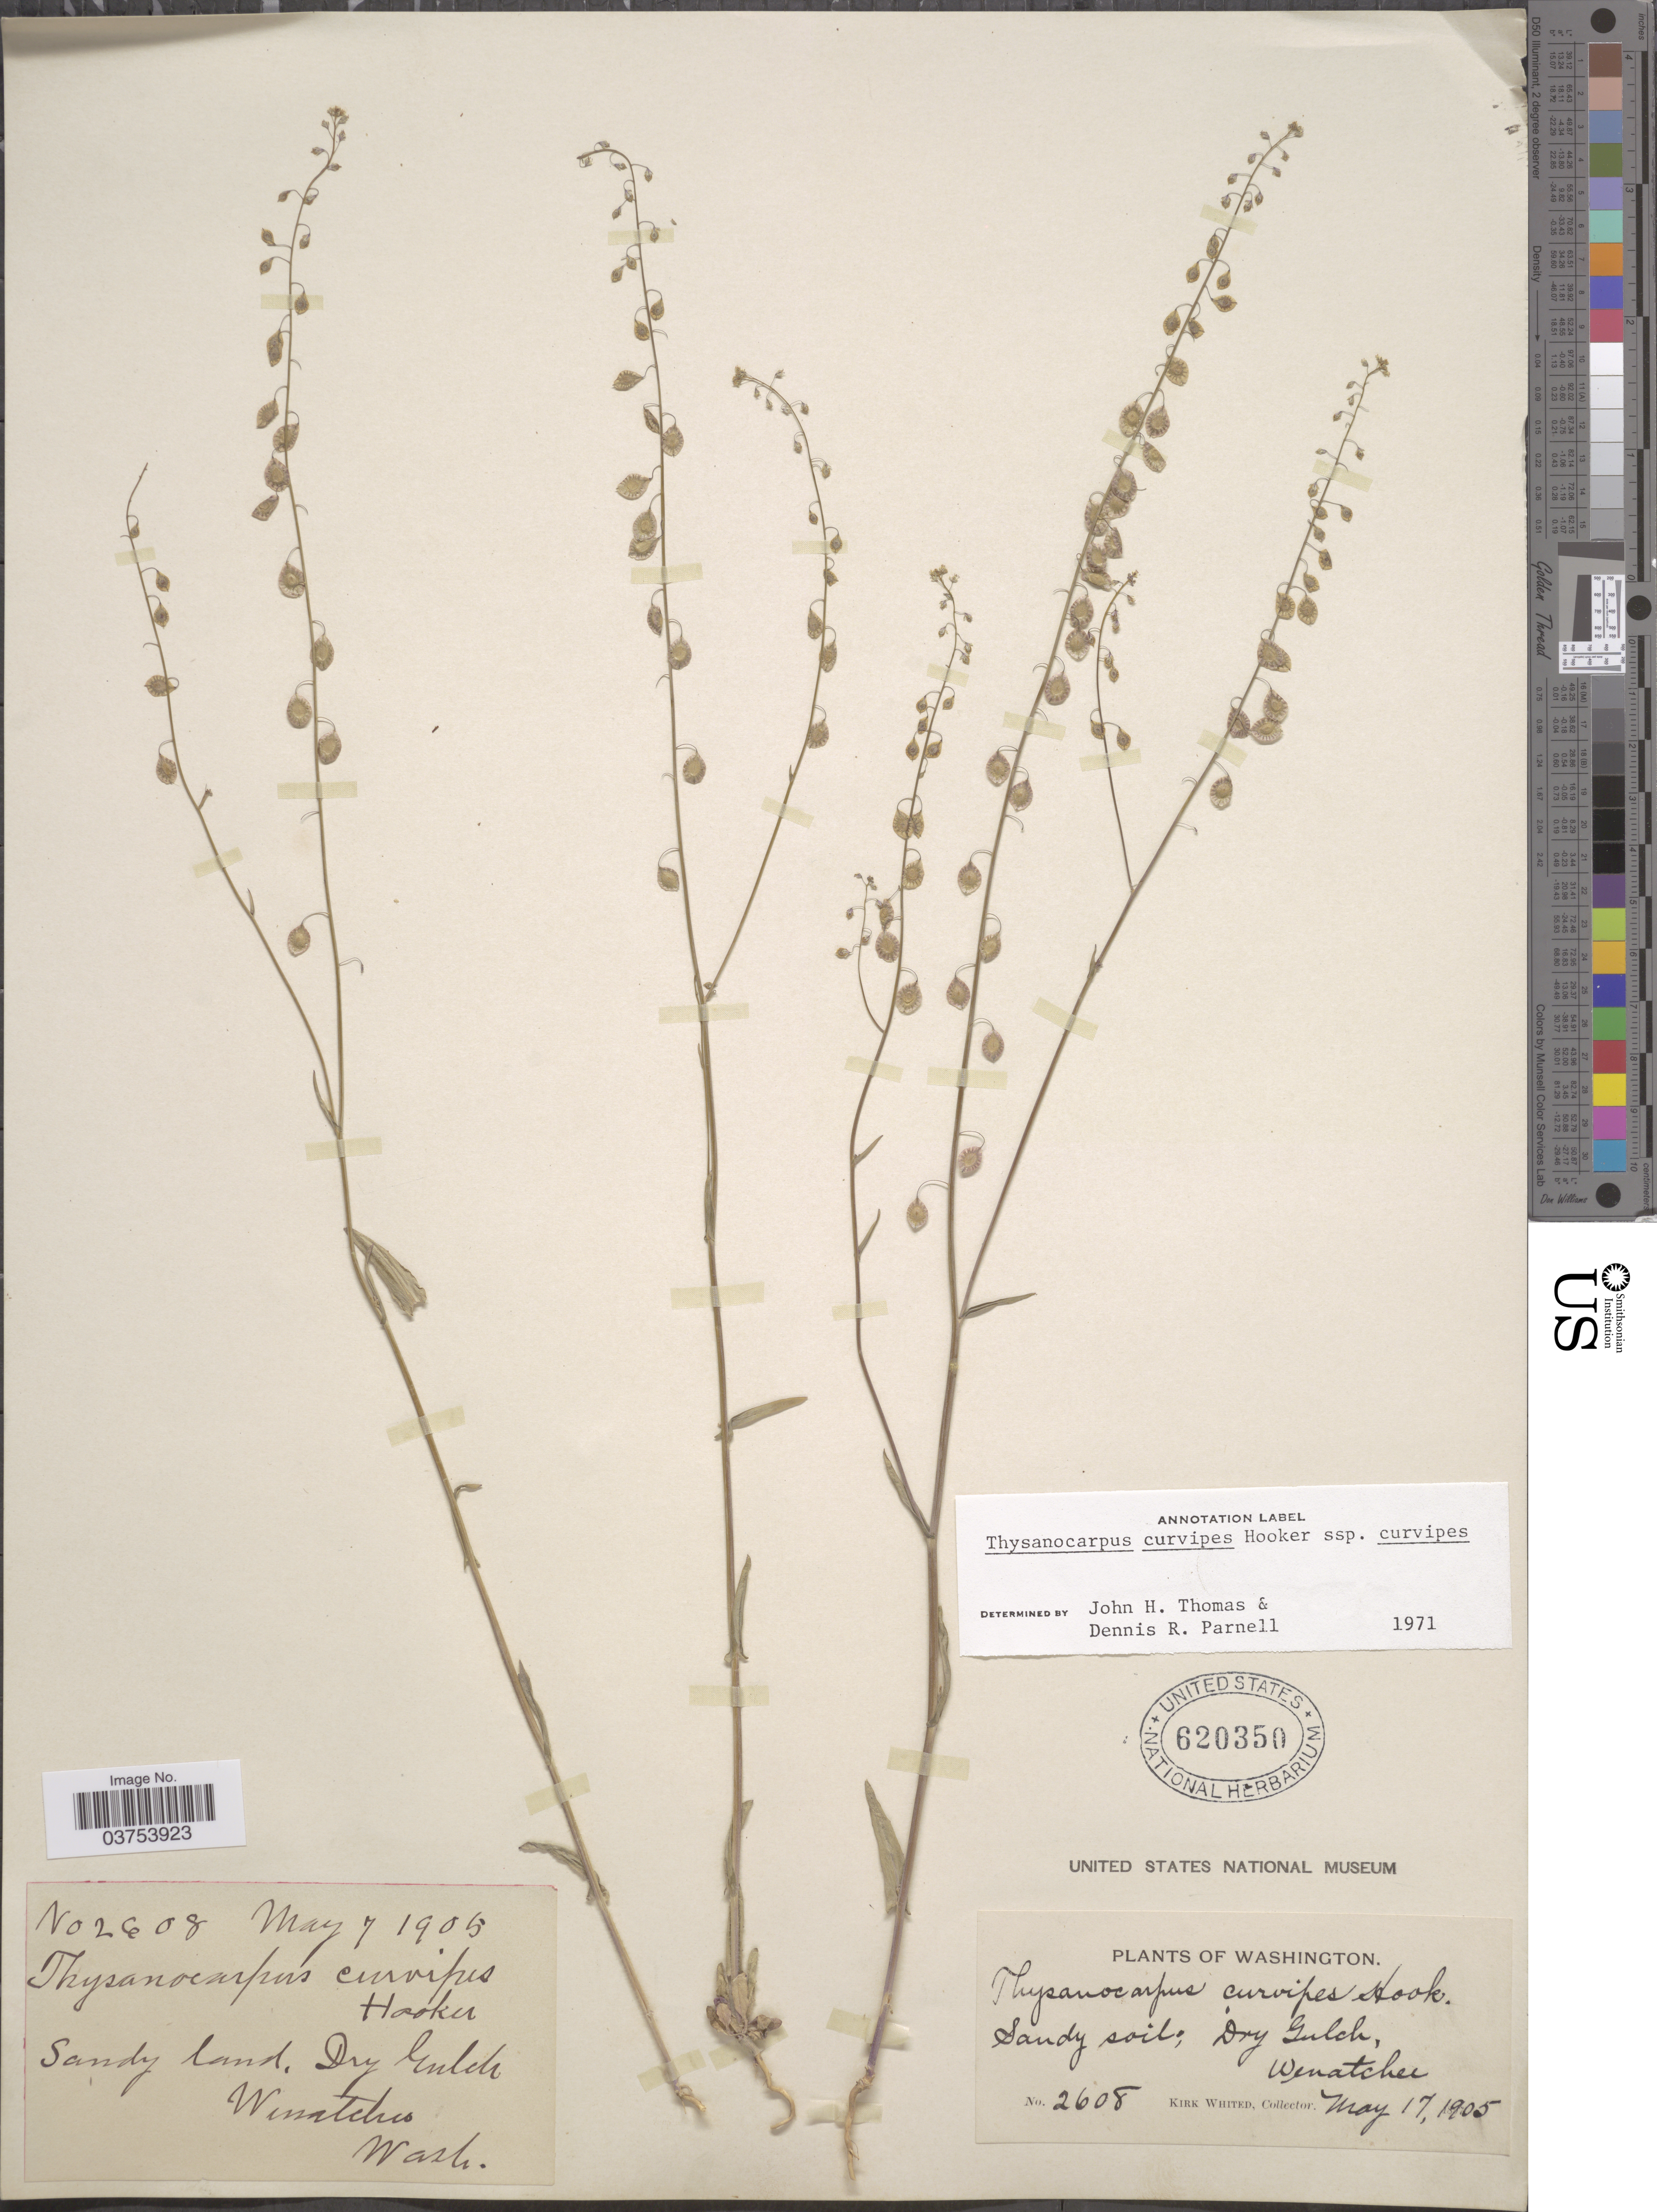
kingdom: Plantae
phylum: Tracheophyta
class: Magnoliopsida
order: Brassicales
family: Brassicaceae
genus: Thysanocarpus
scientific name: Thysanocarpus curvipes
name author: Hook.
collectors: K. Whited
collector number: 2608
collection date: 1905-05-17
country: United States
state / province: Washington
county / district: Chelan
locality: Dry Gulch, Wenatchee.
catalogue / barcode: US 620350